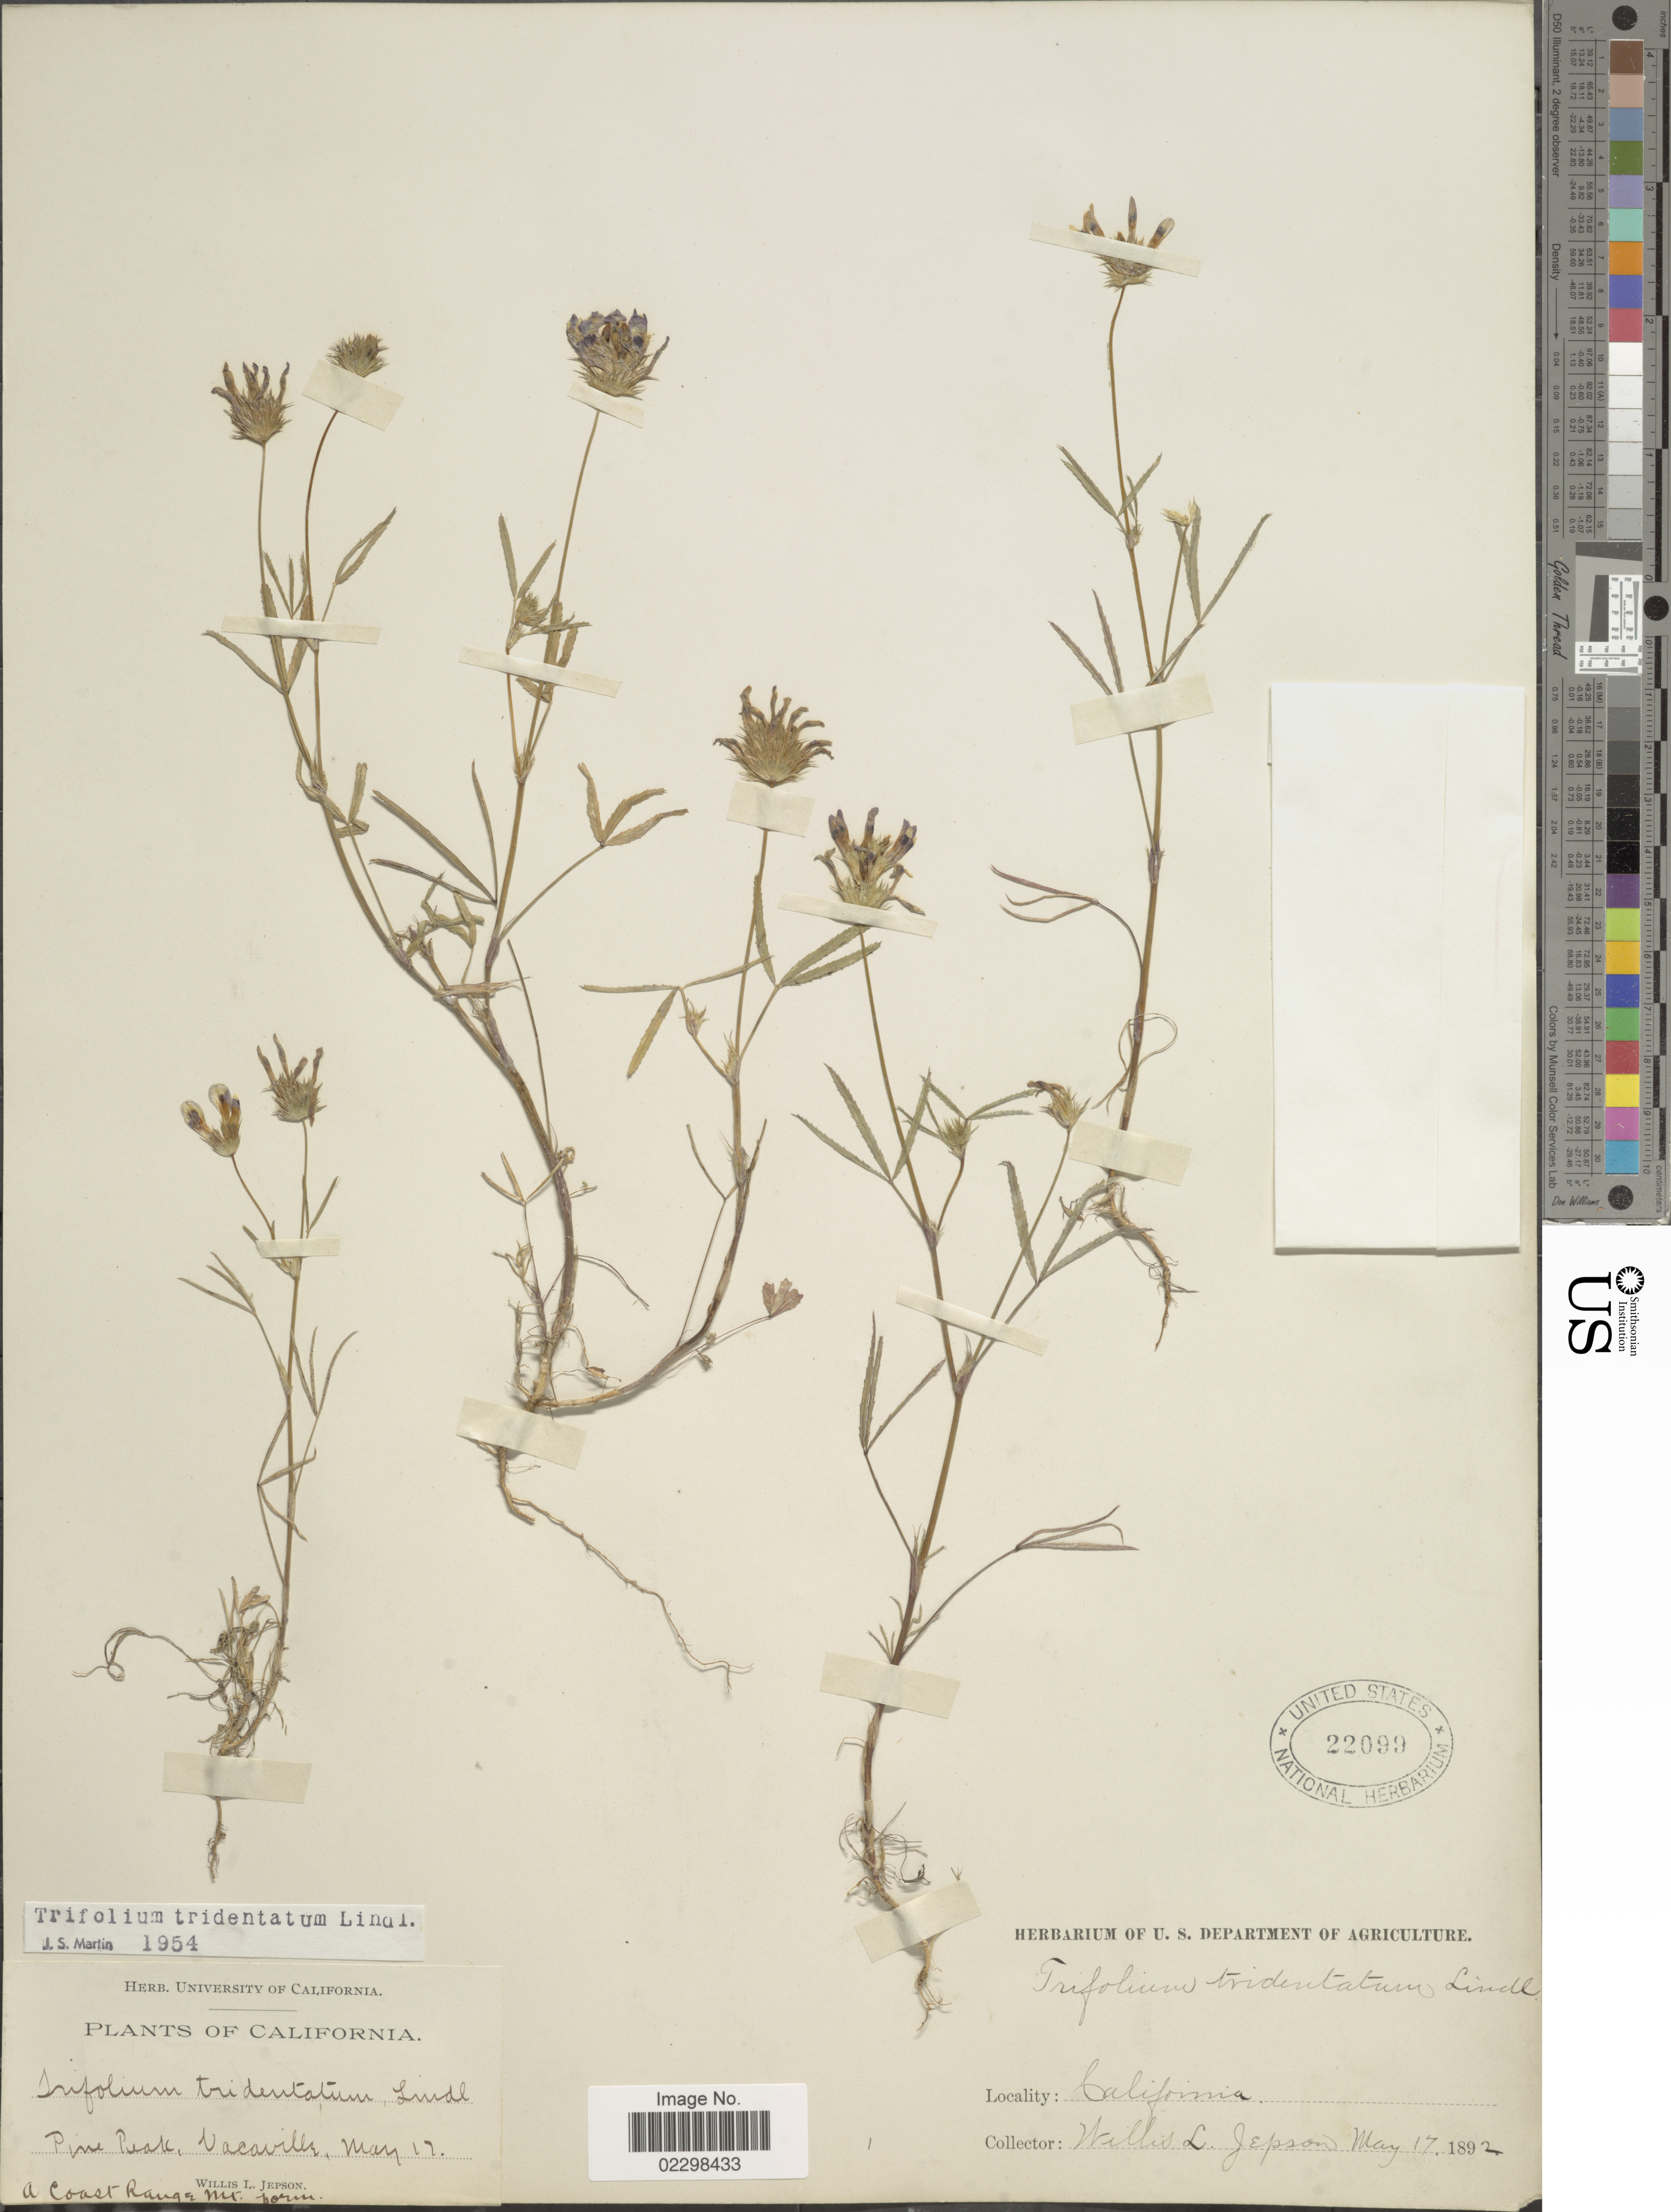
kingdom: Plantae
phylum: Tracheophyta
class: Magnoliopsida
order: Fabales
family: Fabaceae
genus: Trifolium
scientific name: Trifolium tridentatum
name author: Lindl.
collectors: W. L. Jepson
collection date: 1892-05-17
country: United States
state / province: California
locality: Pine Peak, Vacaville, Coast Range Mt.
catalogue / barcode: US 22099